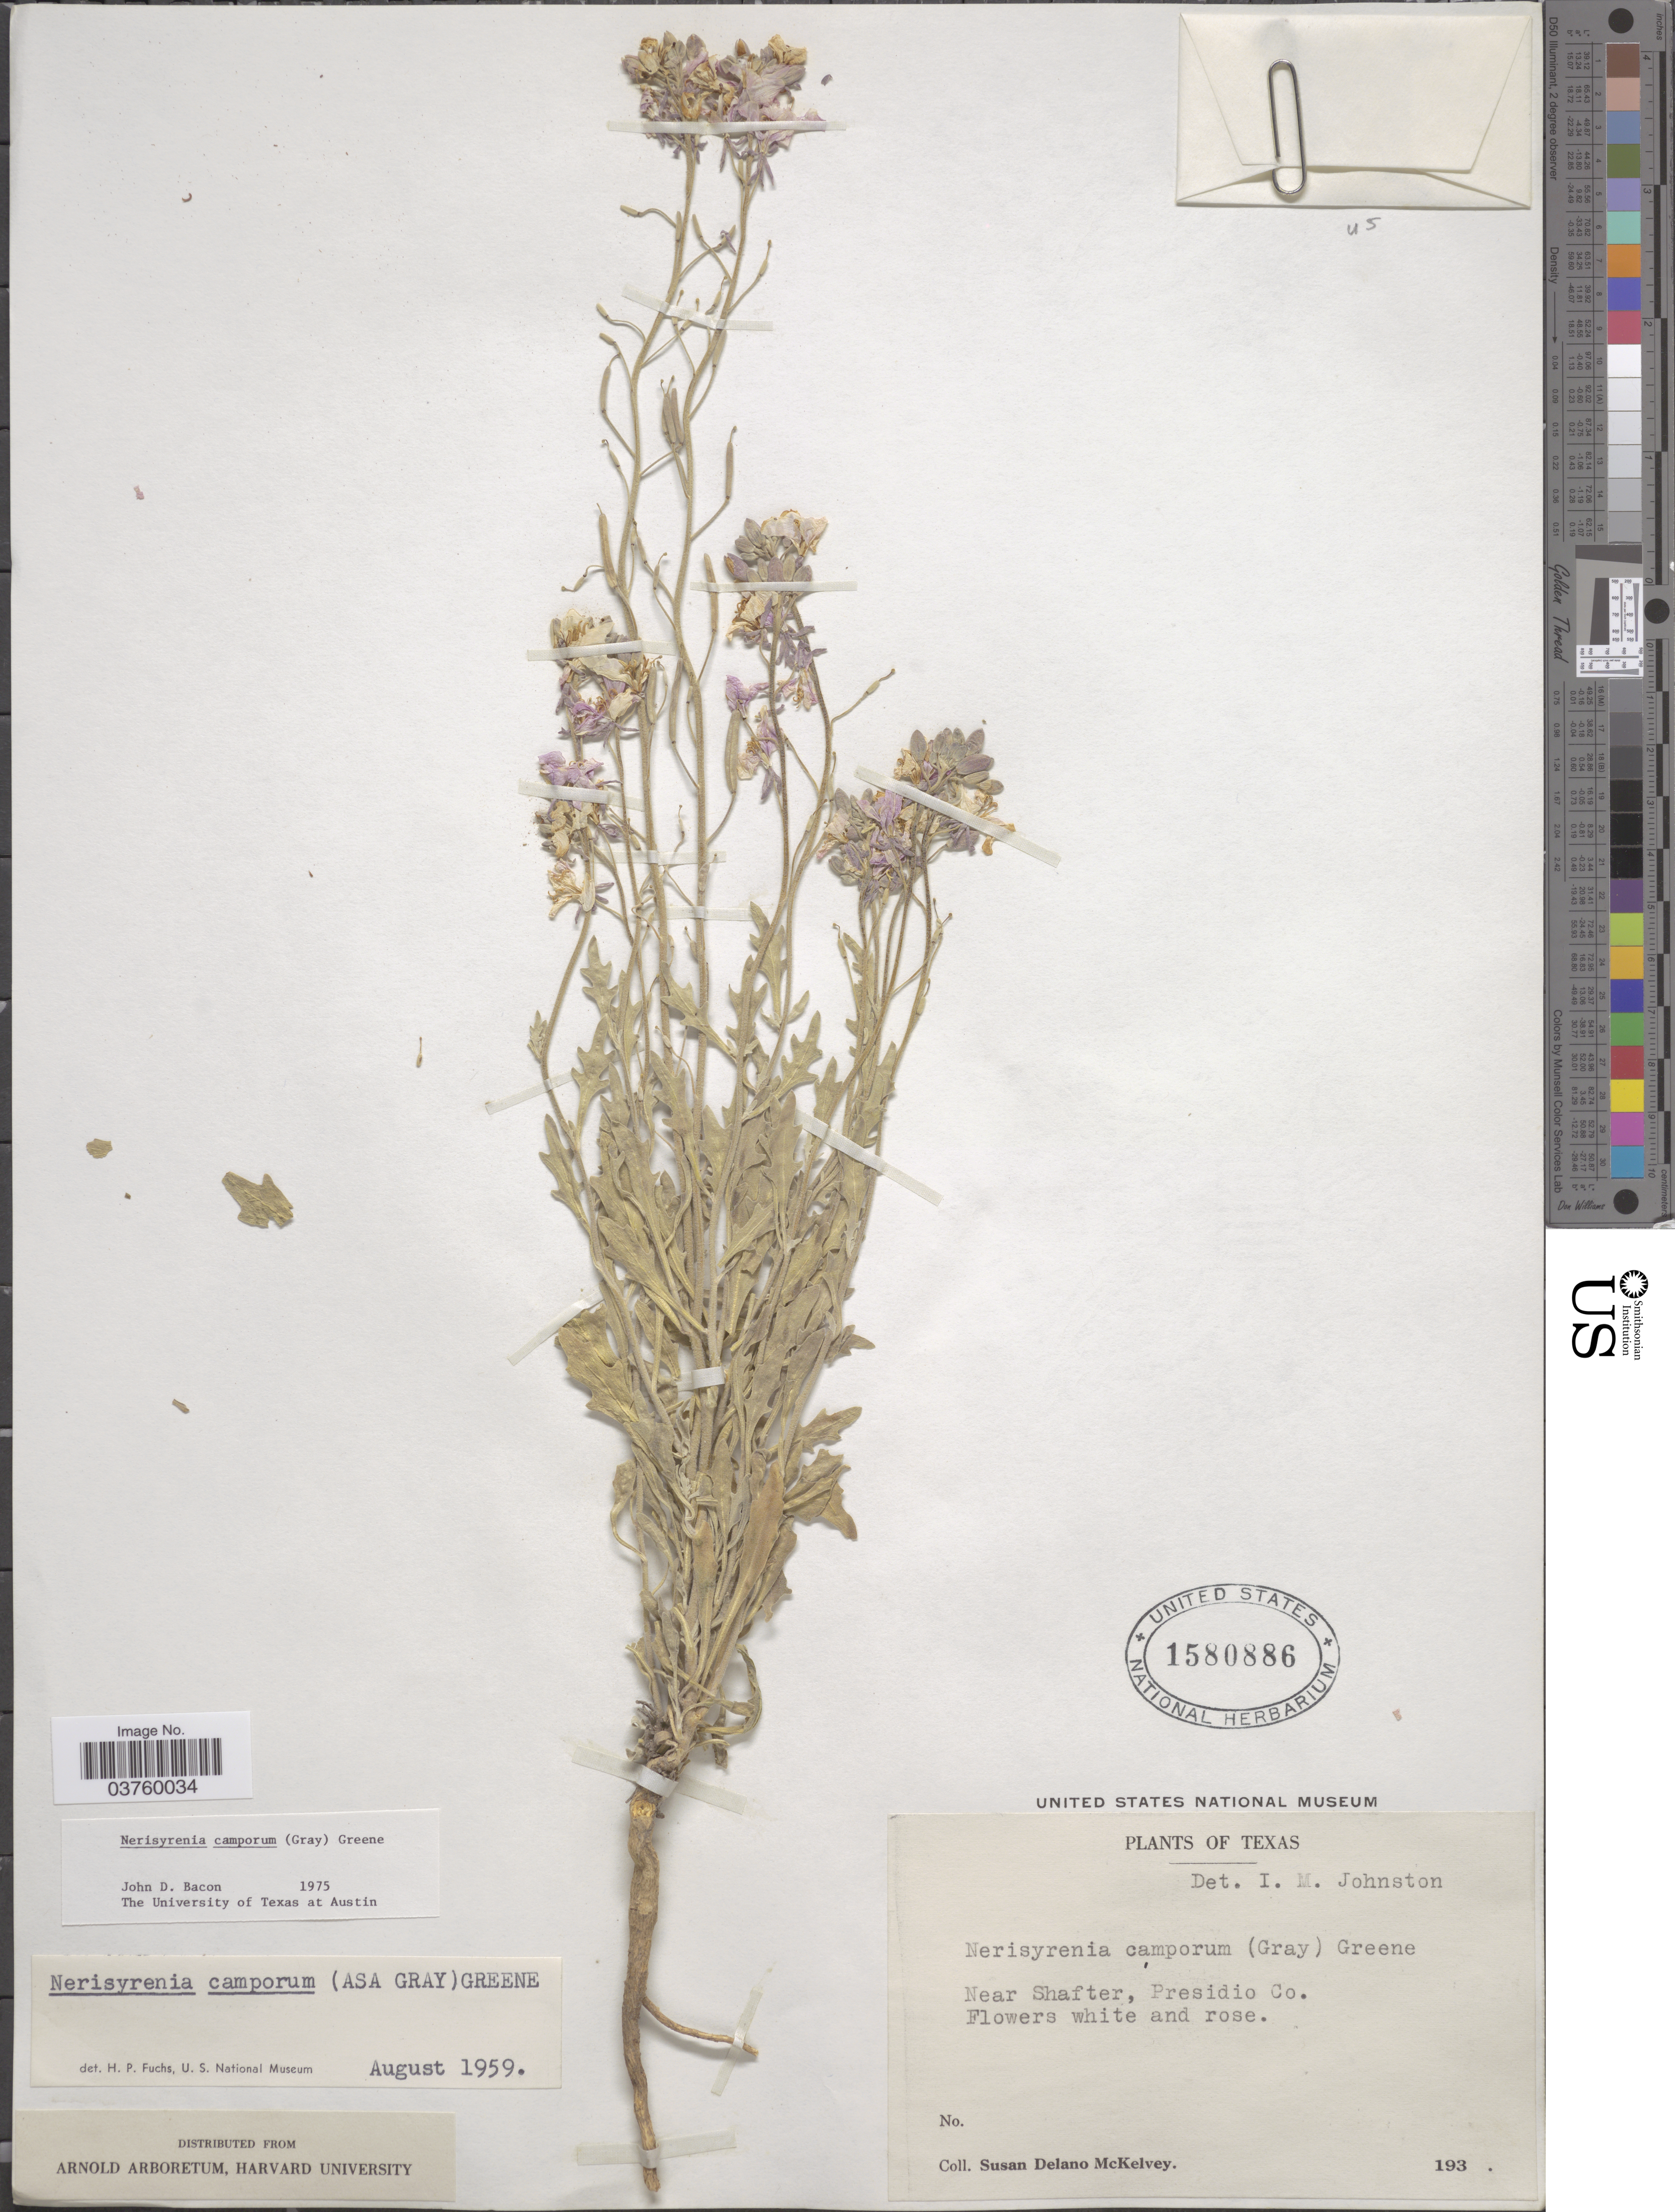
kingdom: Plantae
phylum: Tracheophyta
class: Magnoliopsida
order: Brassicales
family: Brassicaceae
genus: Nerisyrenia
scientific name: Nerisyrenia camporum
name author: (A. Gray) Greene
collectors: S. A. McKelvey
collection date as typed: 193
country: United States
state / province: Texas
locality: Near Shafter, Presidio Co.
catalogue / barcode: US 1580886